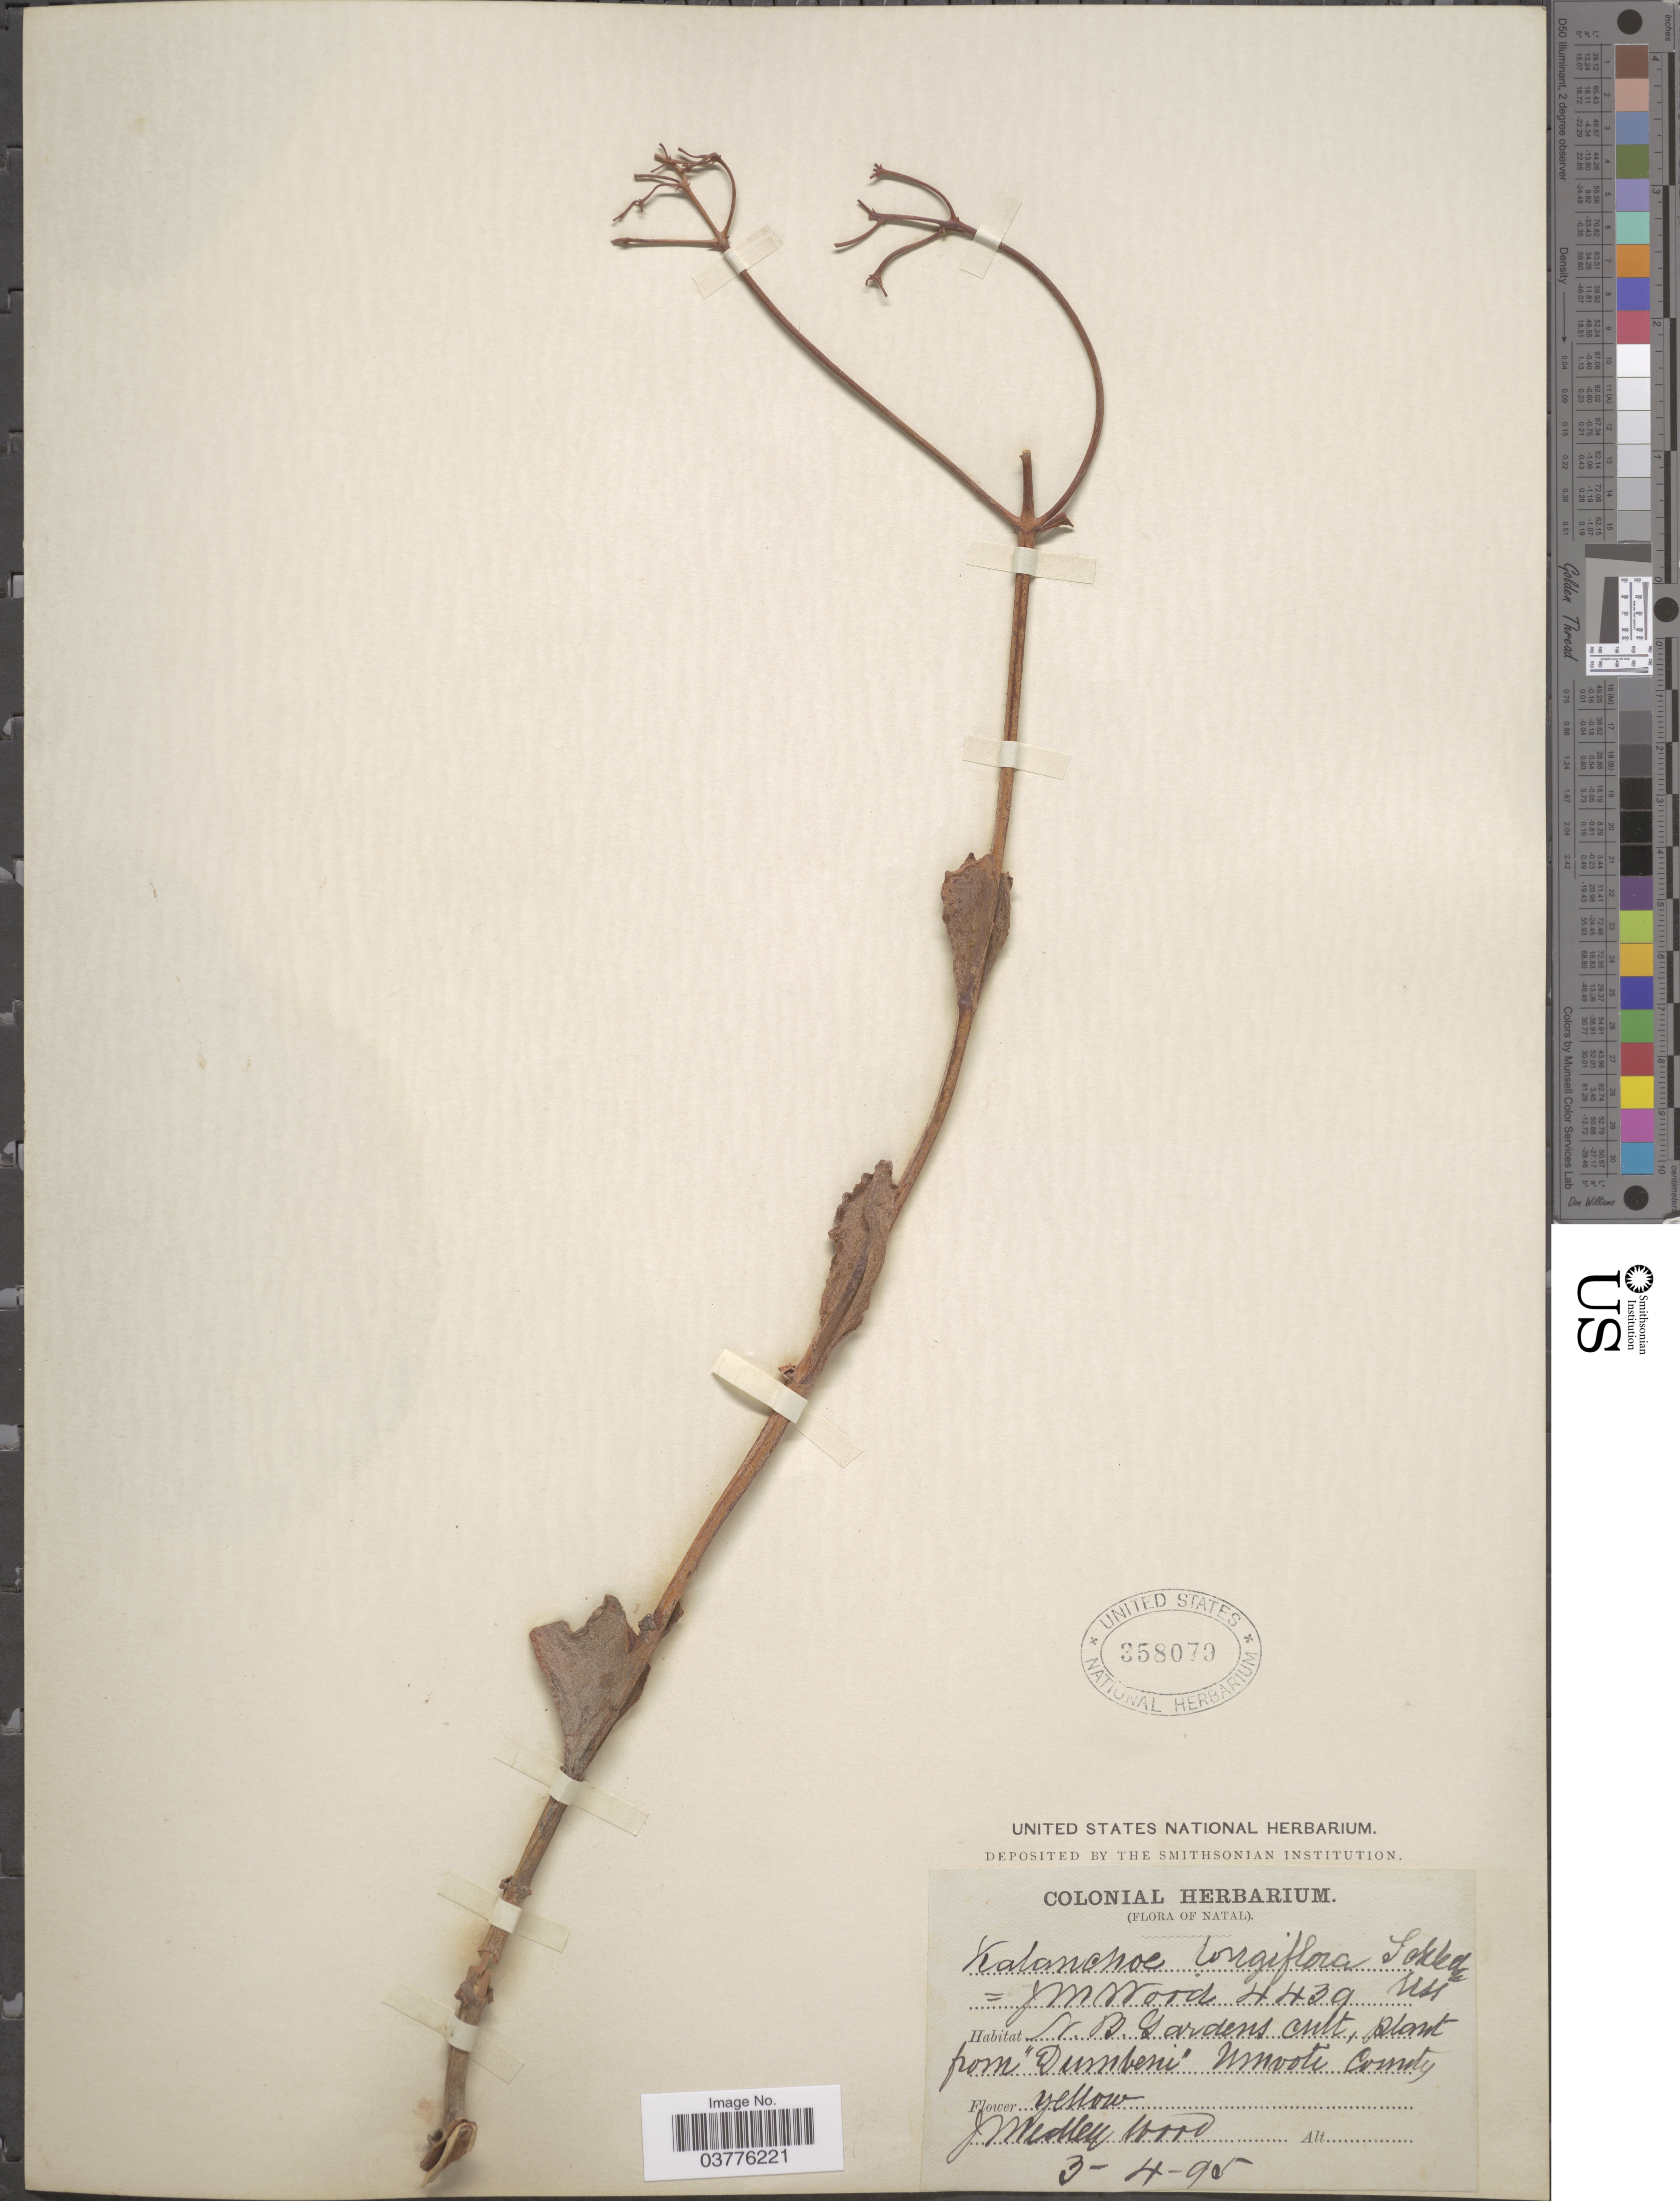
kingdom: Plantae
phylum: Tracheophyta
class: Magnoliopsida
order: Saxifragales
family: Crassulaceae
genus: Kalanchoe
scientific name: Kalanchoe longiflora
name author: Schltr. ex J.M. Wood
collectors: J. M. Wood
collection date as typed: Transcribed d/m/y: 3/4/95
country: South Africa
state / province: KwaZulu-Natal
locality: Natal. N. B. Gardens.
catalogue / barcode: US 358079